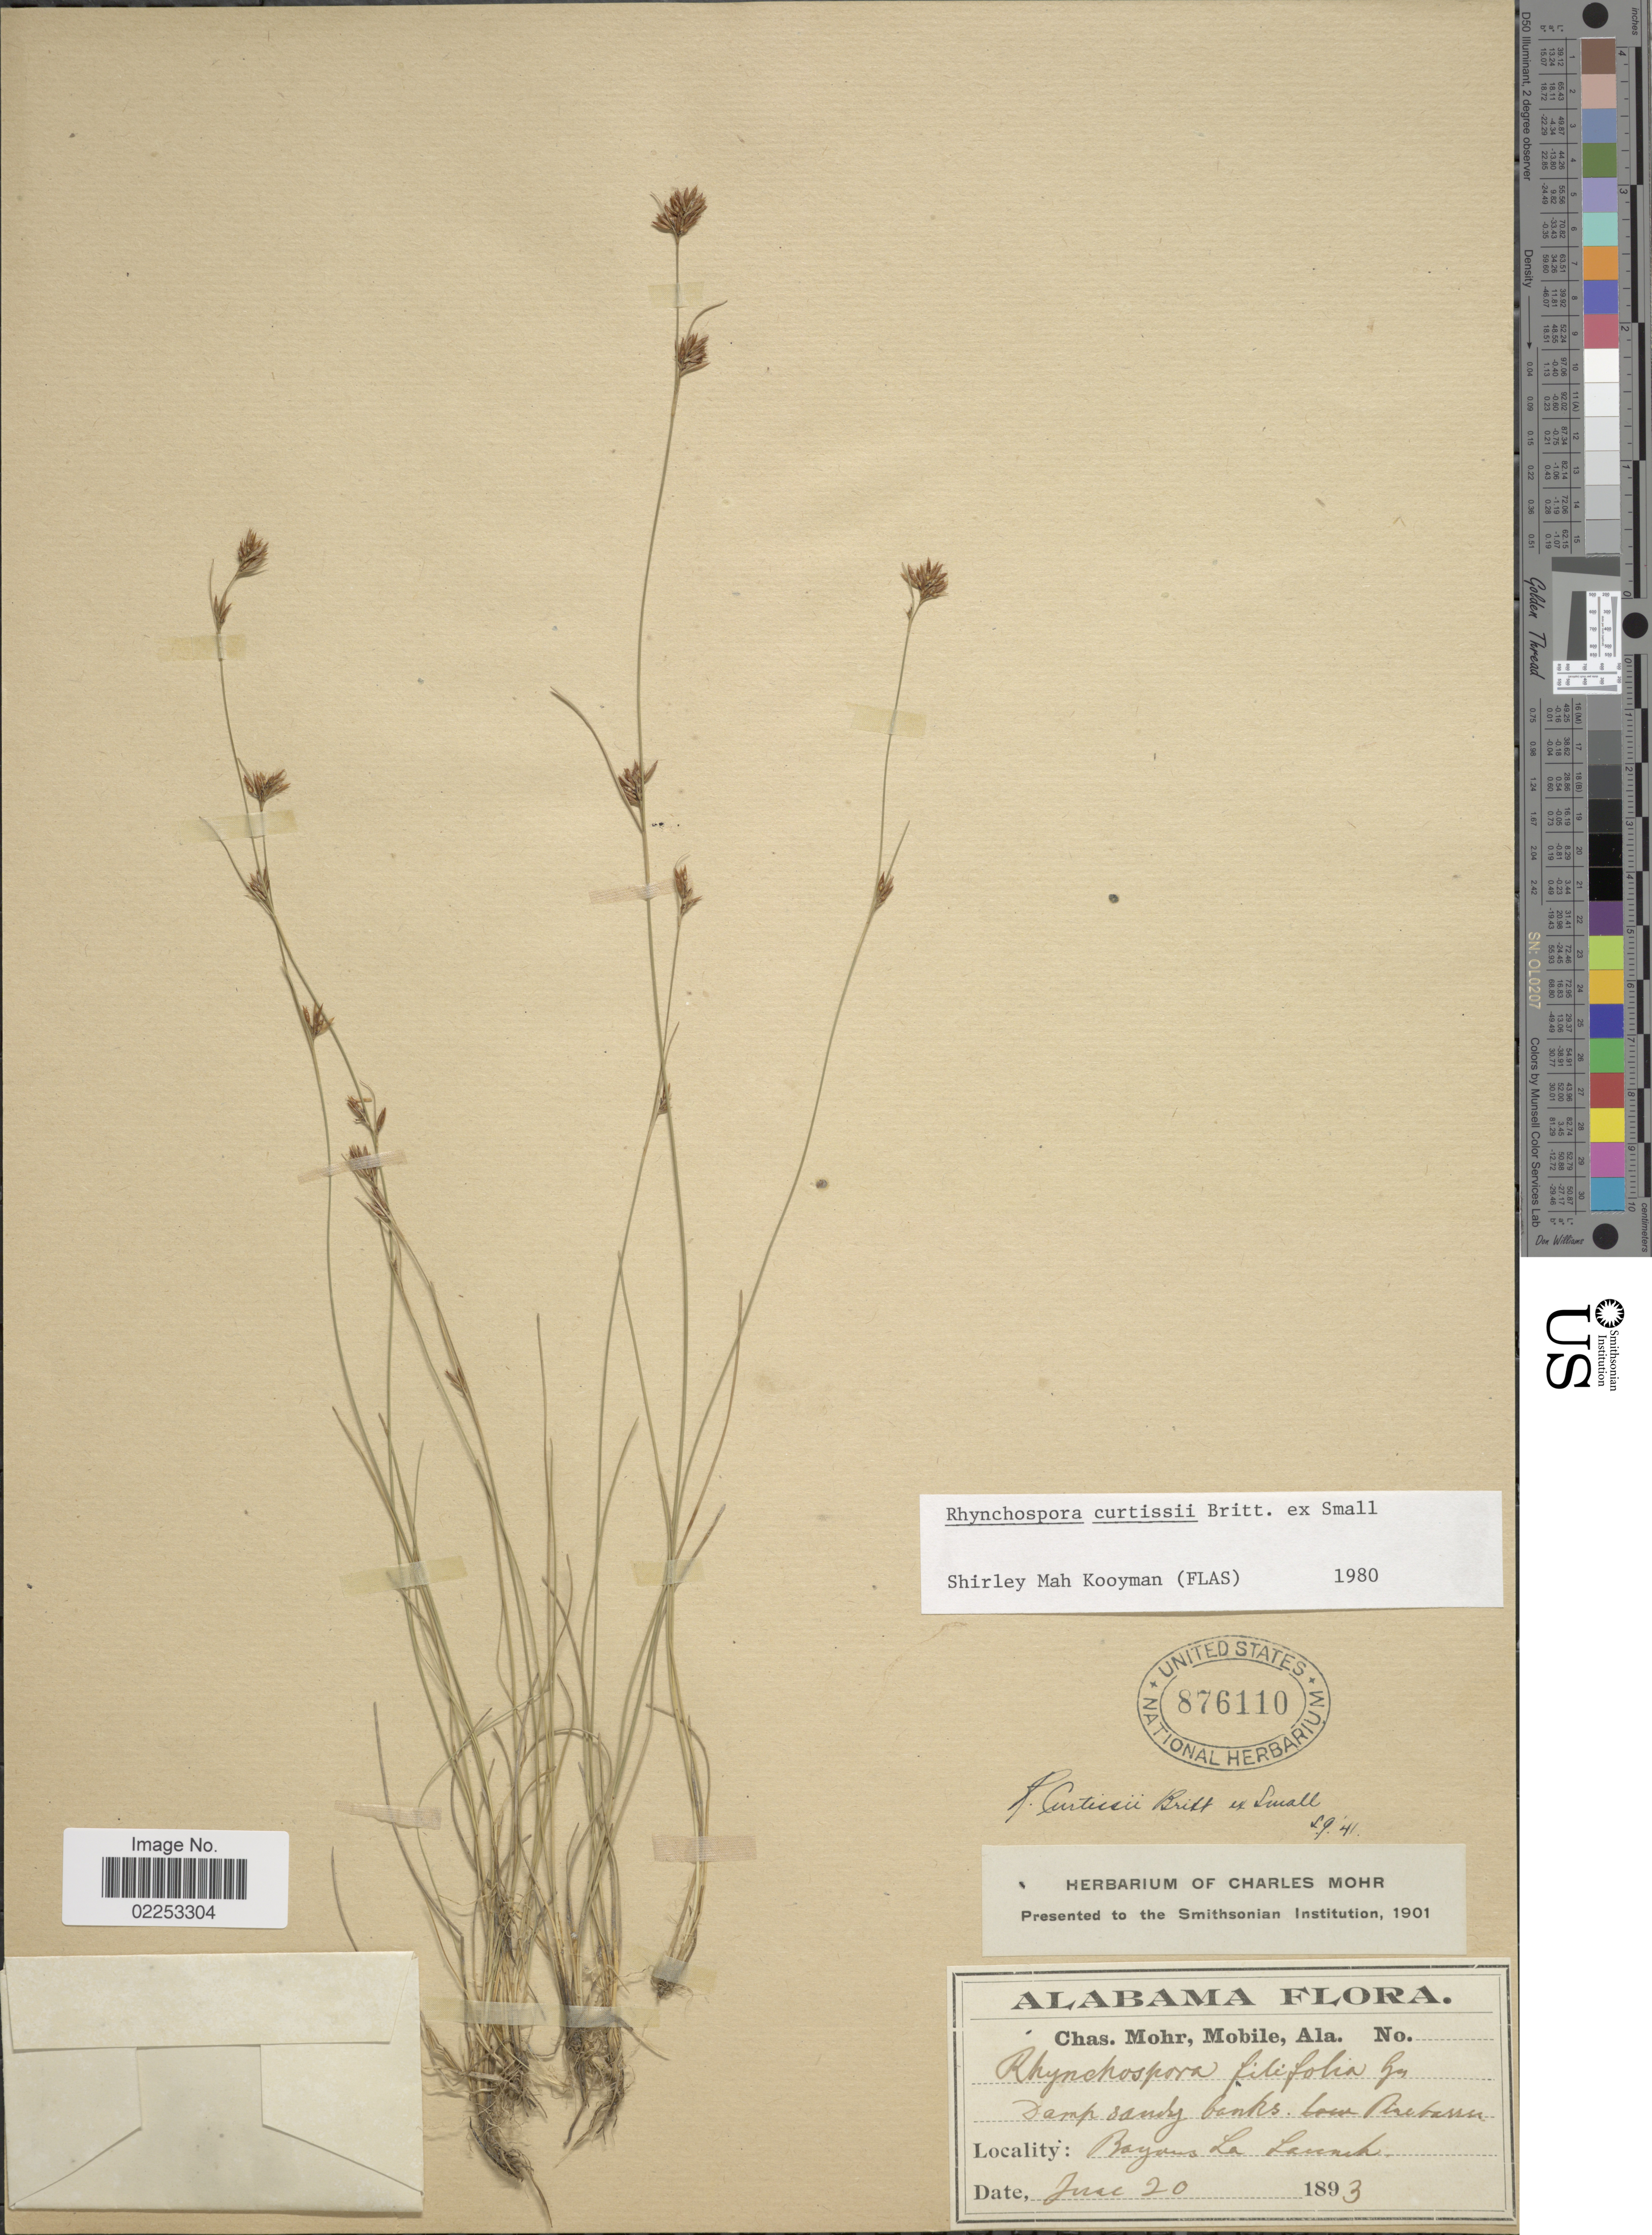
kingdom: Plantae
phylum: Tracheophyta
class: Liliopsida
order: Poales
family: Cyperaceae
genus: Rhynchospora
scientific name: Rhynchospora curtissii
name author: Britton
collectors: C. T. Mohr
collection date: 1893-06-20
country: United States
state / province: Alabama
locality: Damp sandy banks Pine barren, Bayou La Launch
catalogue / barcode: US 876110